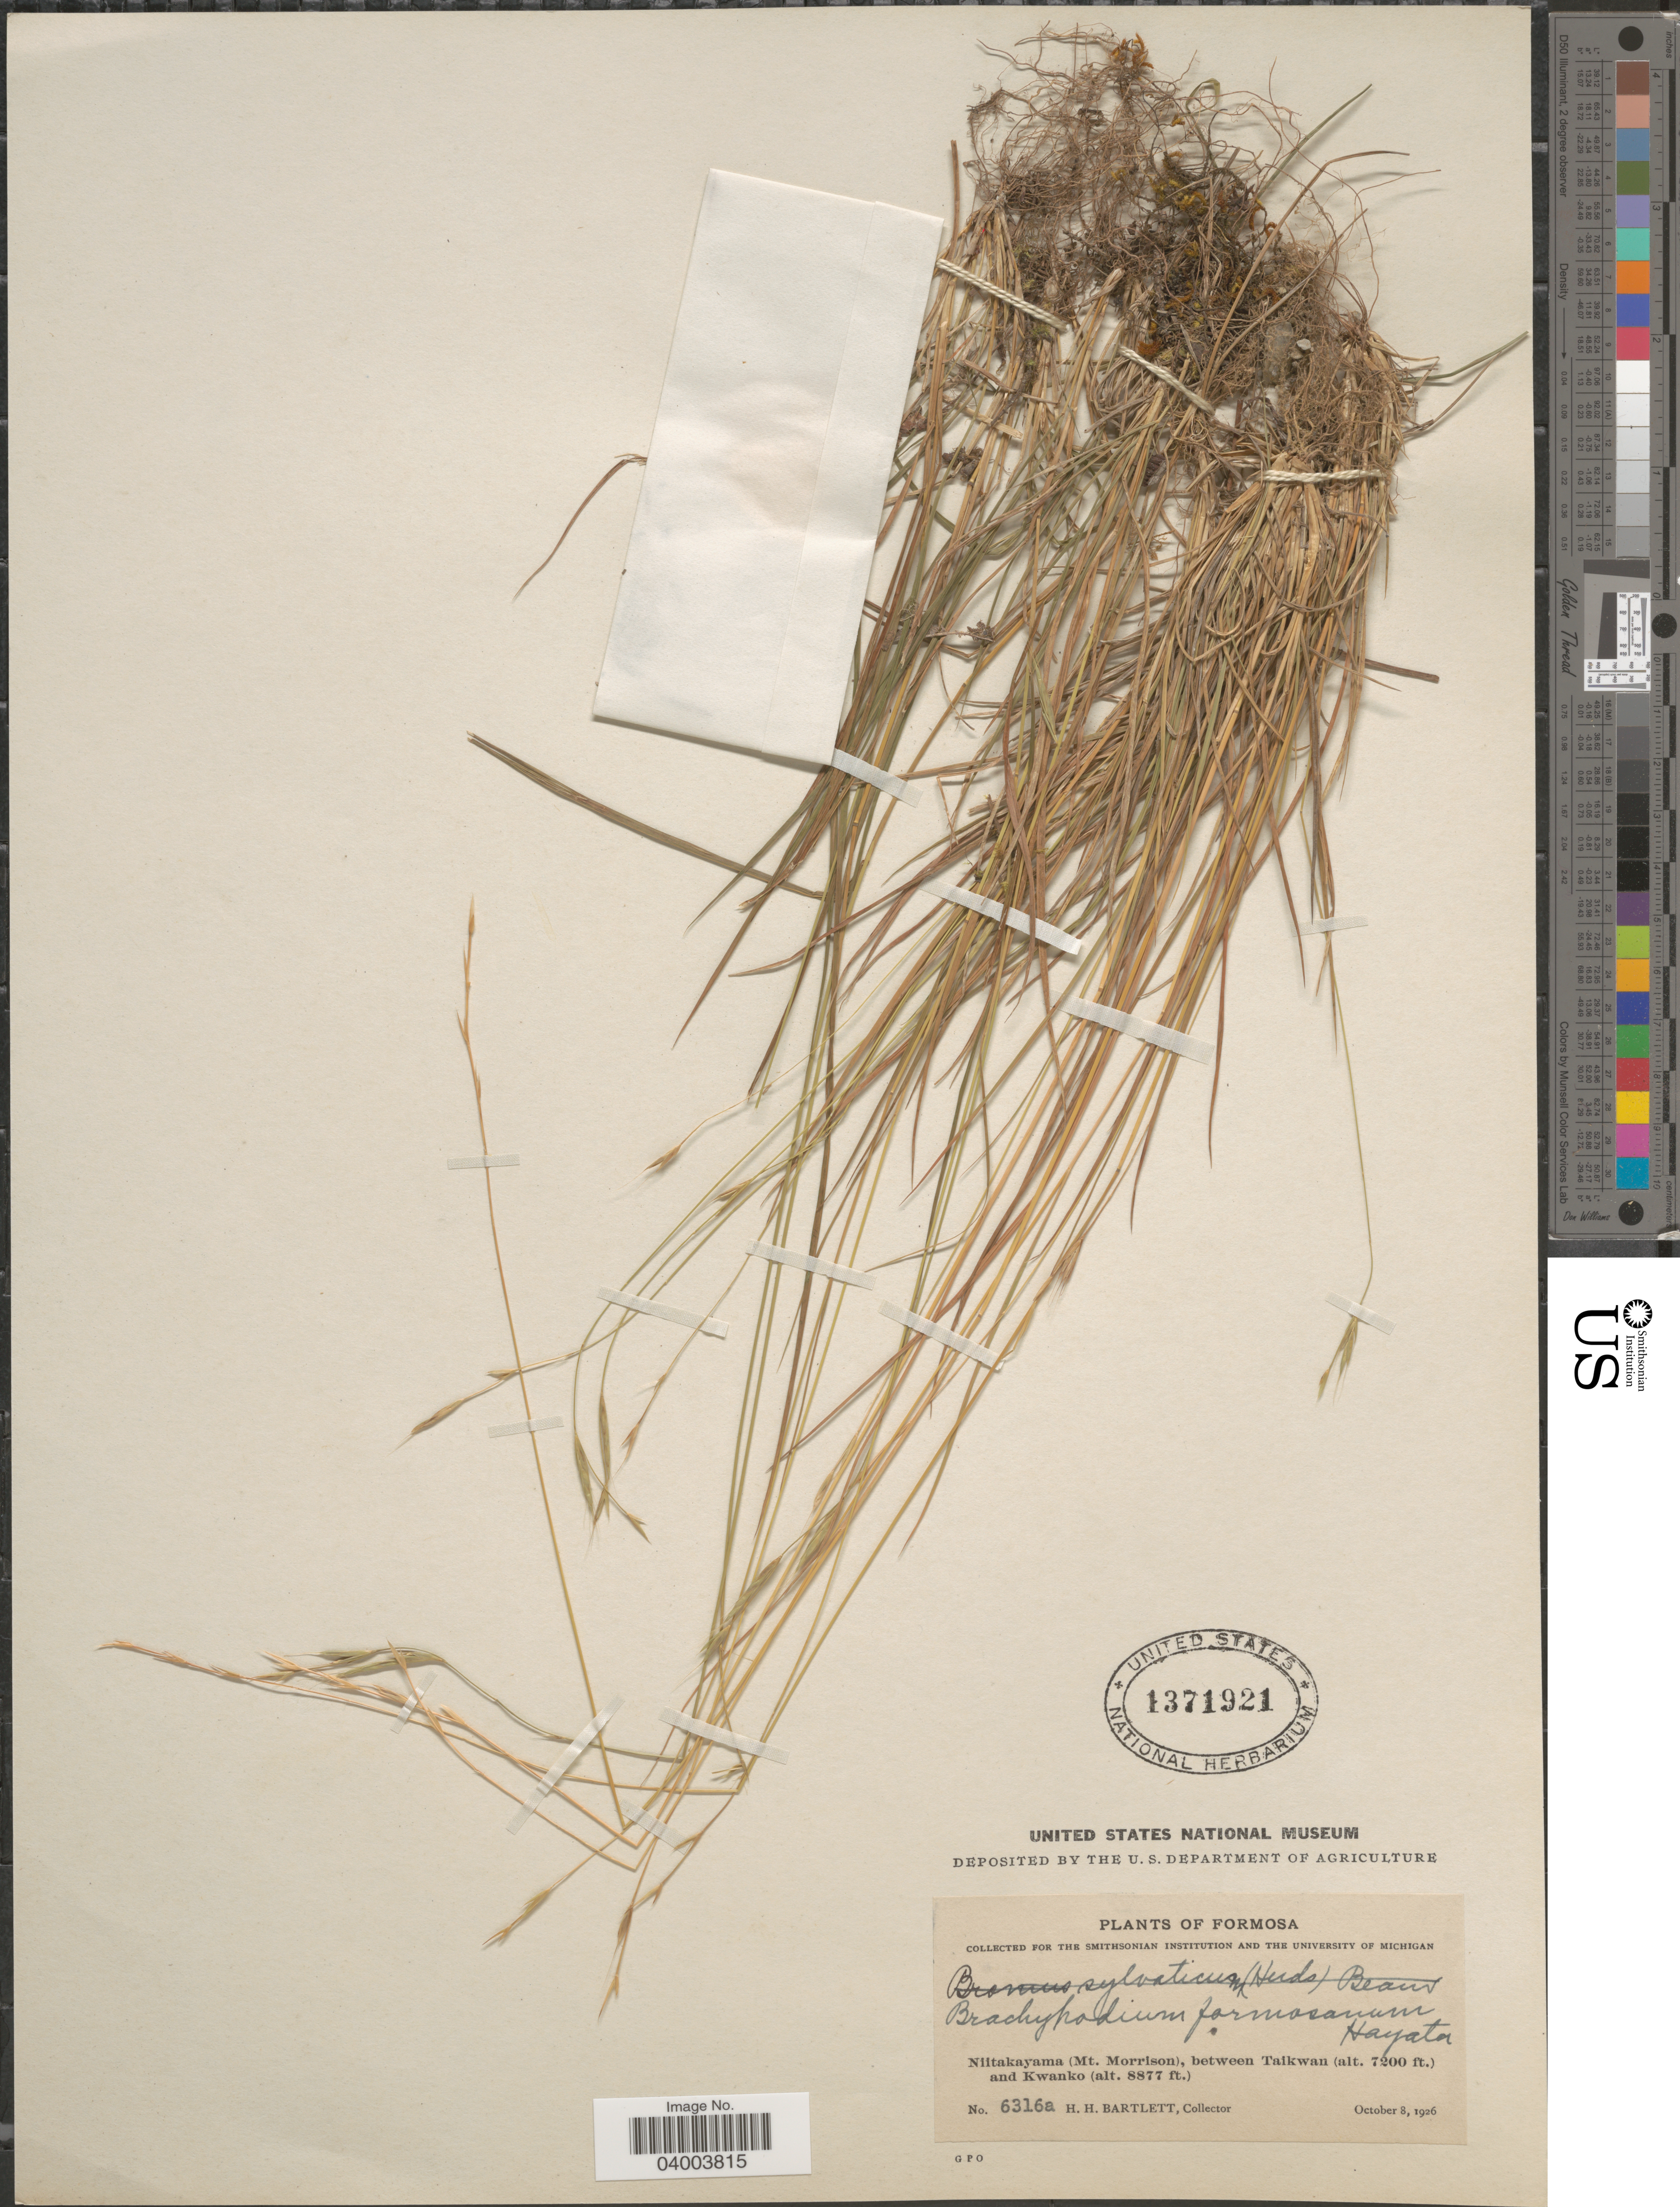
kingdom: Plantae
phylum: Tracheophyta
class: Liliopsida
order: Poales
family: Poaceae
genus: Brachypodium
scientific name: Brachypodium sylvaticum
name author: (Huds.) P. Beauv.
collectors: H. H. Bartlett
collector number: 6316a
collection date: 1926-10-08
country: Taiwan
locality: Formosa. Niitakayama (Mt. Morrison), between Taikwan and Kwanko.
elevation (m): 2195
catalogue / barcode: US 1371921